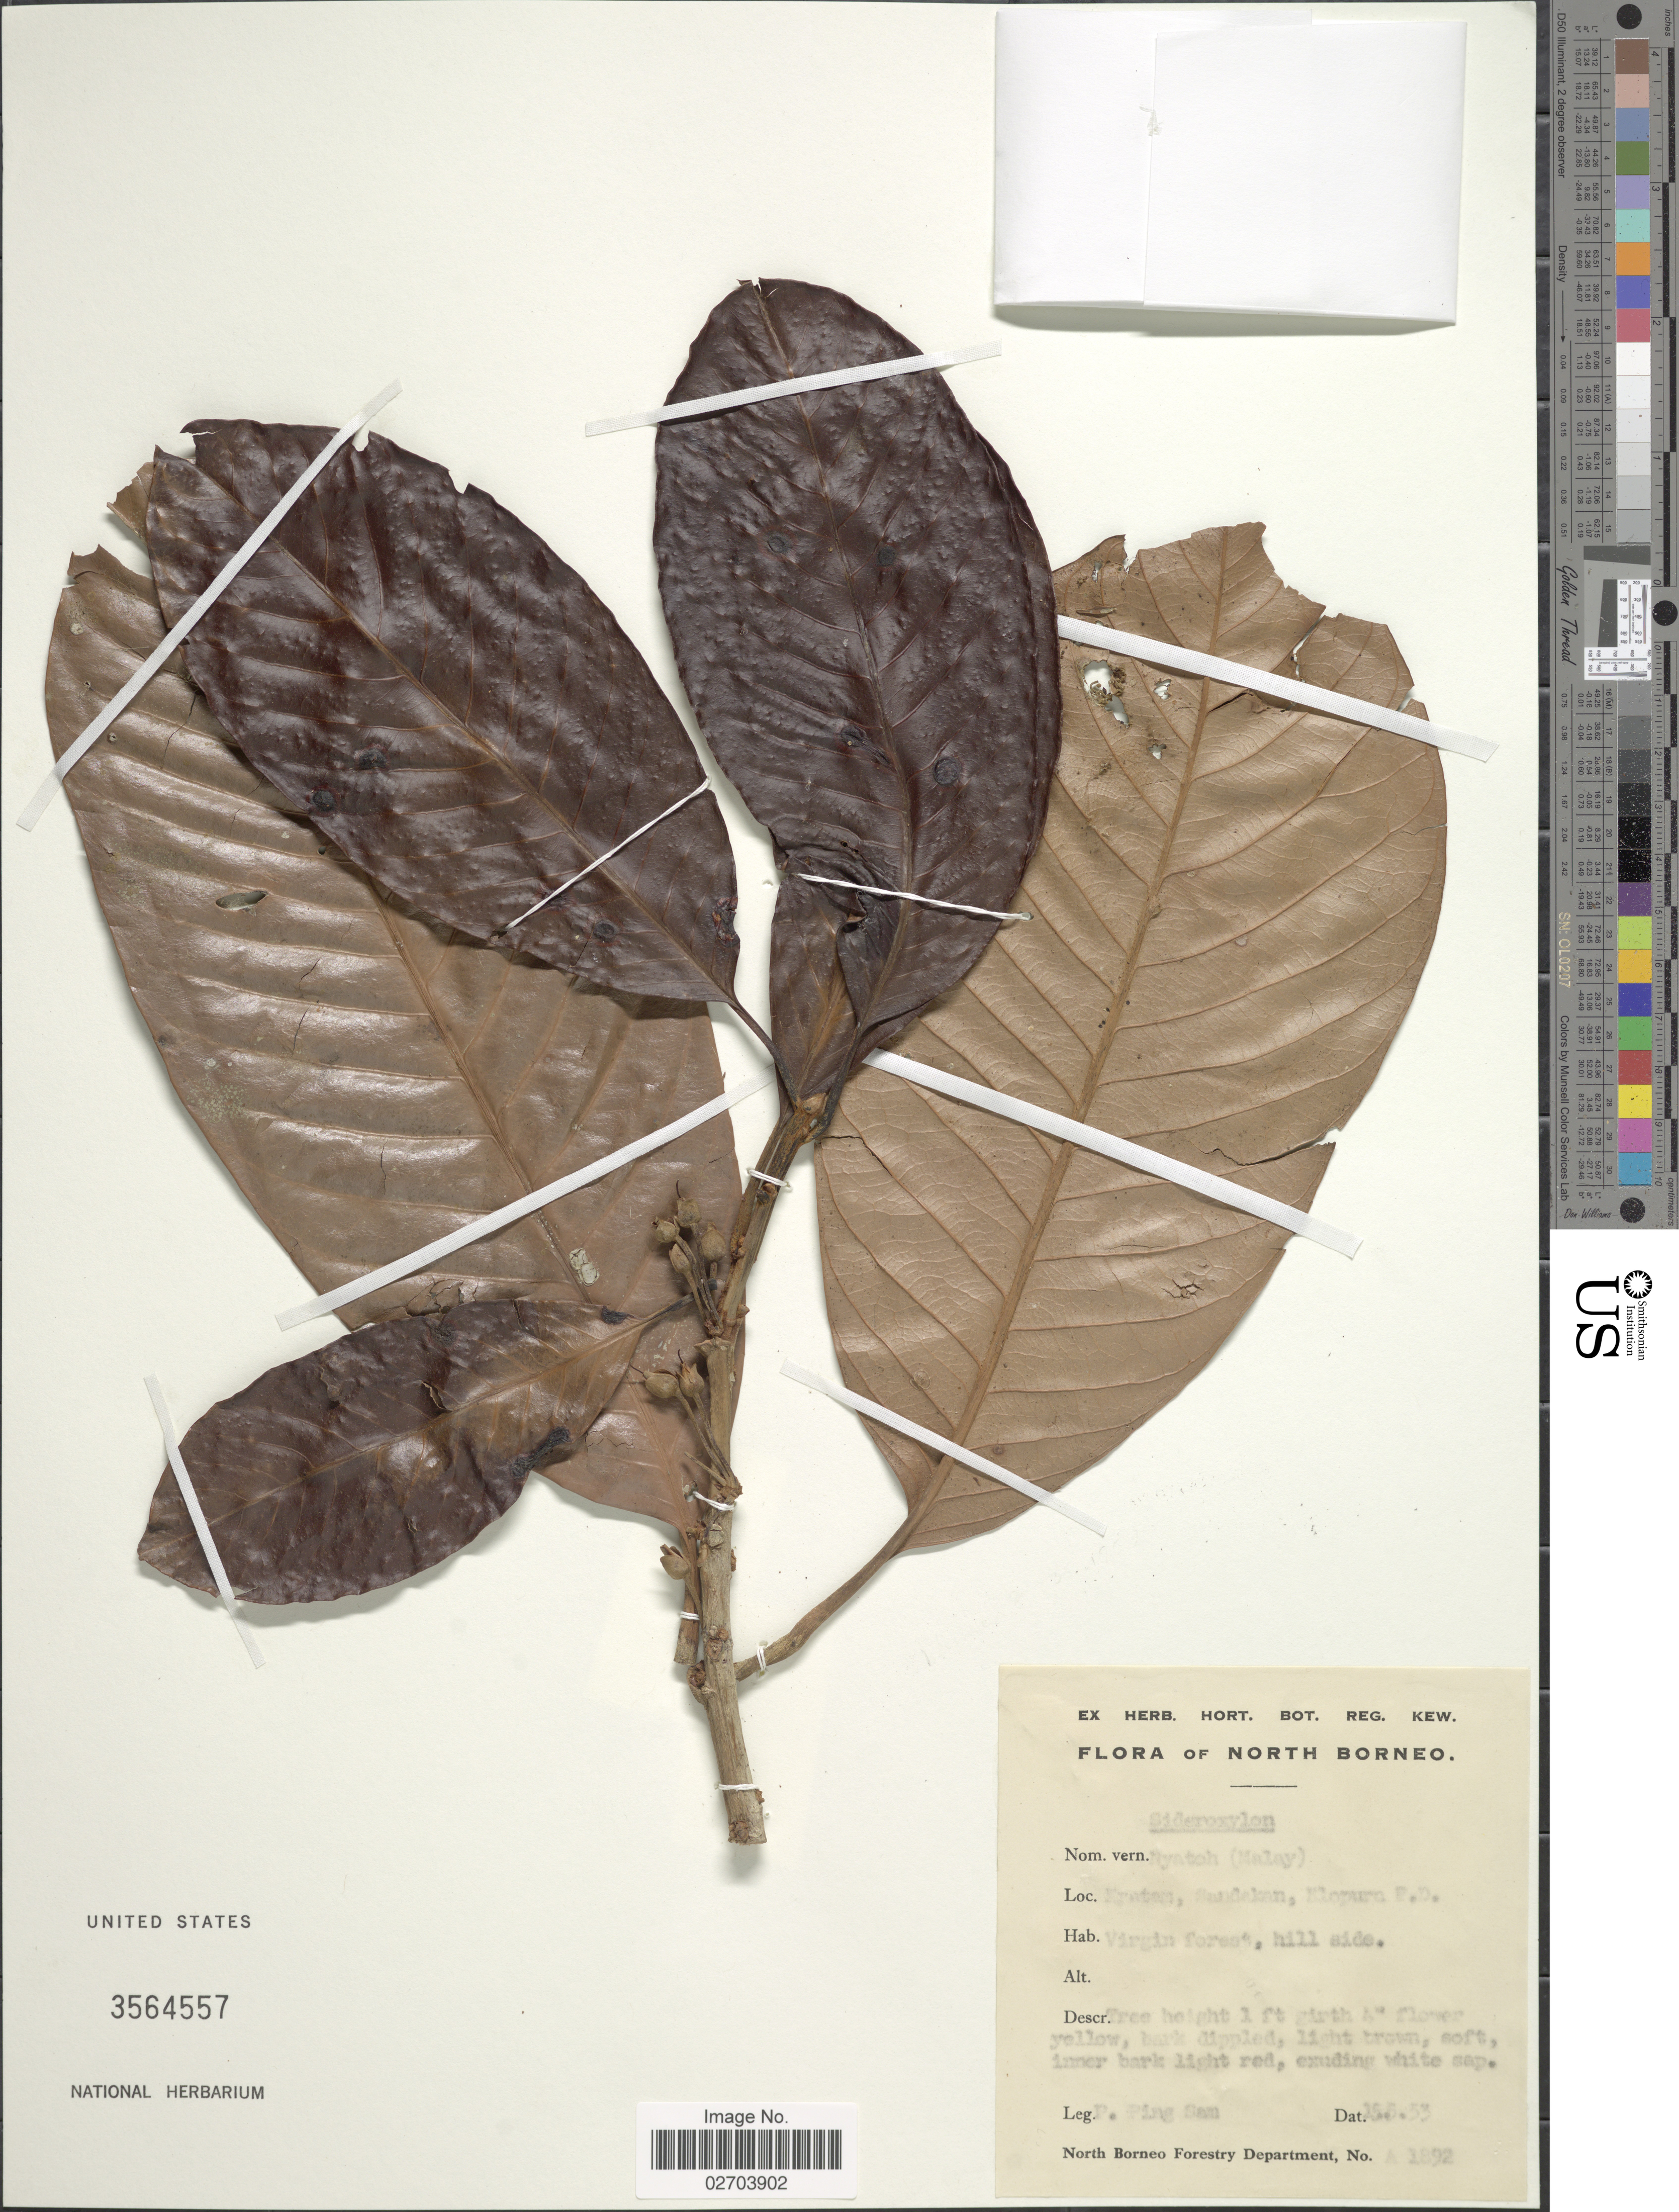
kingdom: Plantae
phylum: Tracheophyta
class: Magnoliopsida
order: Ericales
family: Sapotaceae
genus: Sideroxylon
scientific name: Sideroxylon sp.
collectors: Patrick Ping San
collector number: A1892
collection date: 1953-05-15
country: Malaysia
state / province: Sabah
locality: North Borneo. [illegible text], Sandakan, [illegible text]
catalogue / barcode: US 3564557